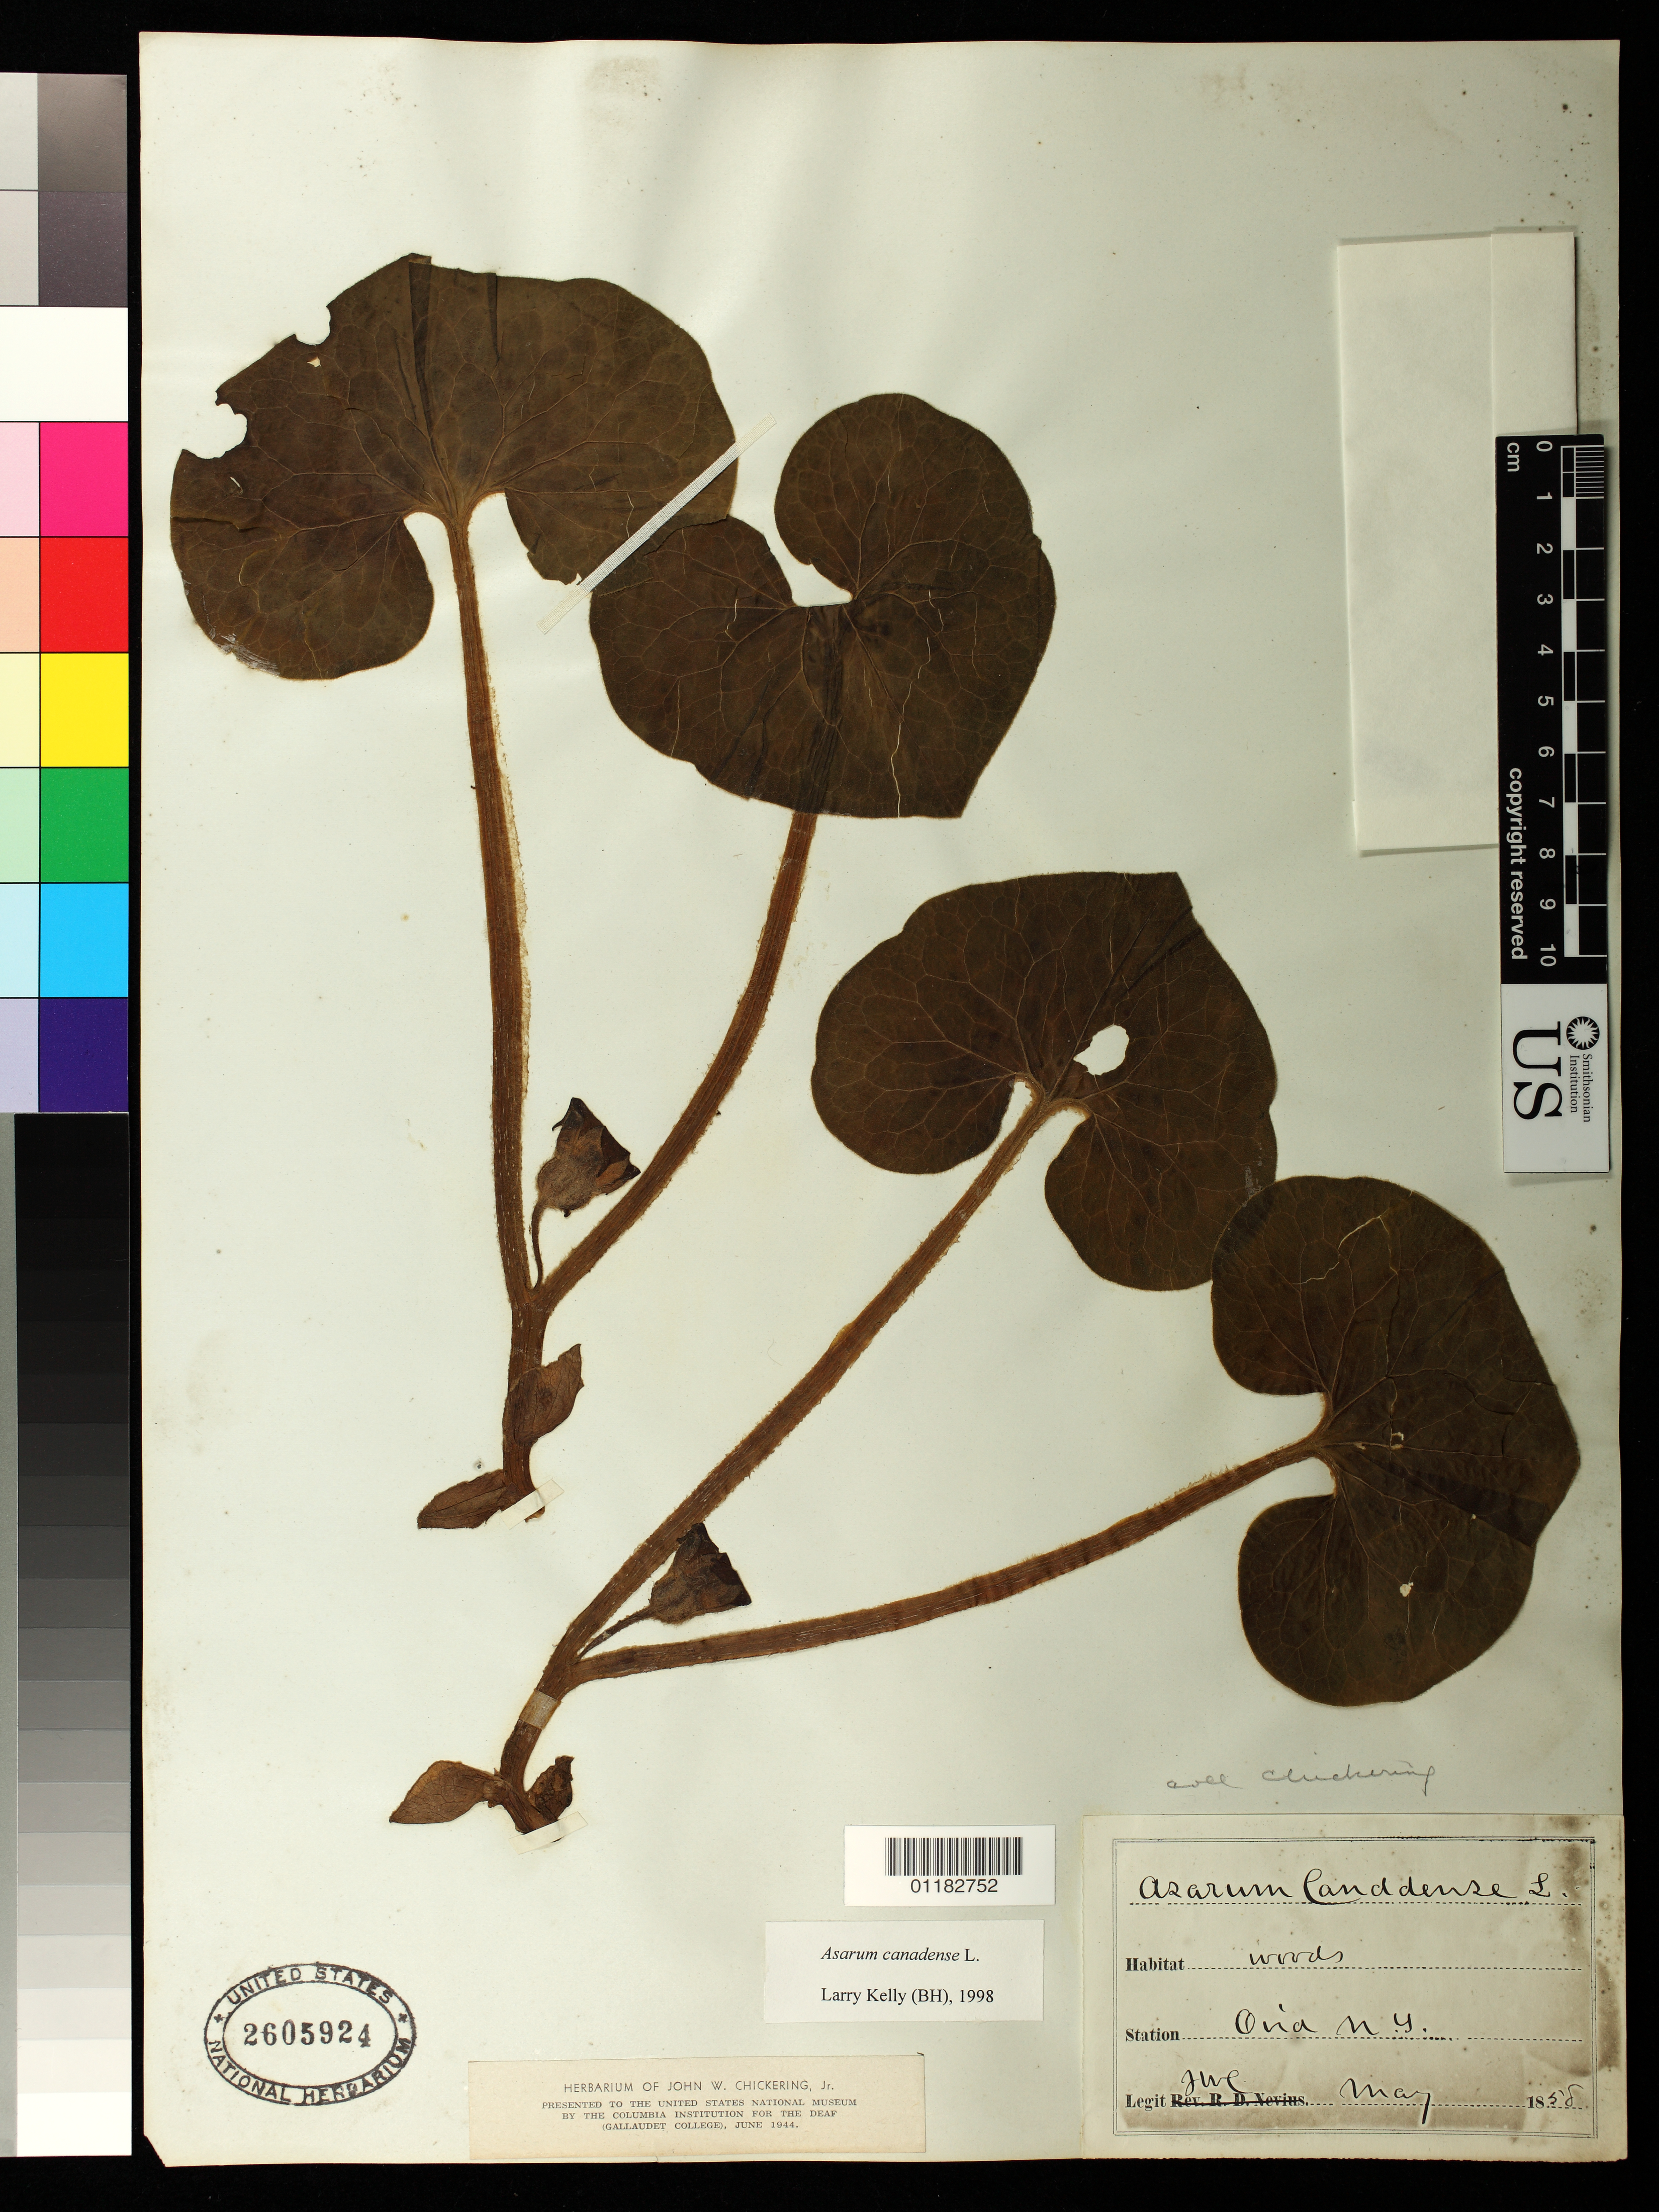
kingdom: Plantae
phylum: Tracheophyta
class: Magnoliopsida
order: Piperales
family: Aristolochiaceae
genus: Asarum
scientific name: Asarum canadense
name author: L.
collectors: J. Chickering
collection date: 1858-05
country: United States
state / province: New York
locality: Ovid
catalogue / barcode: US 2605924